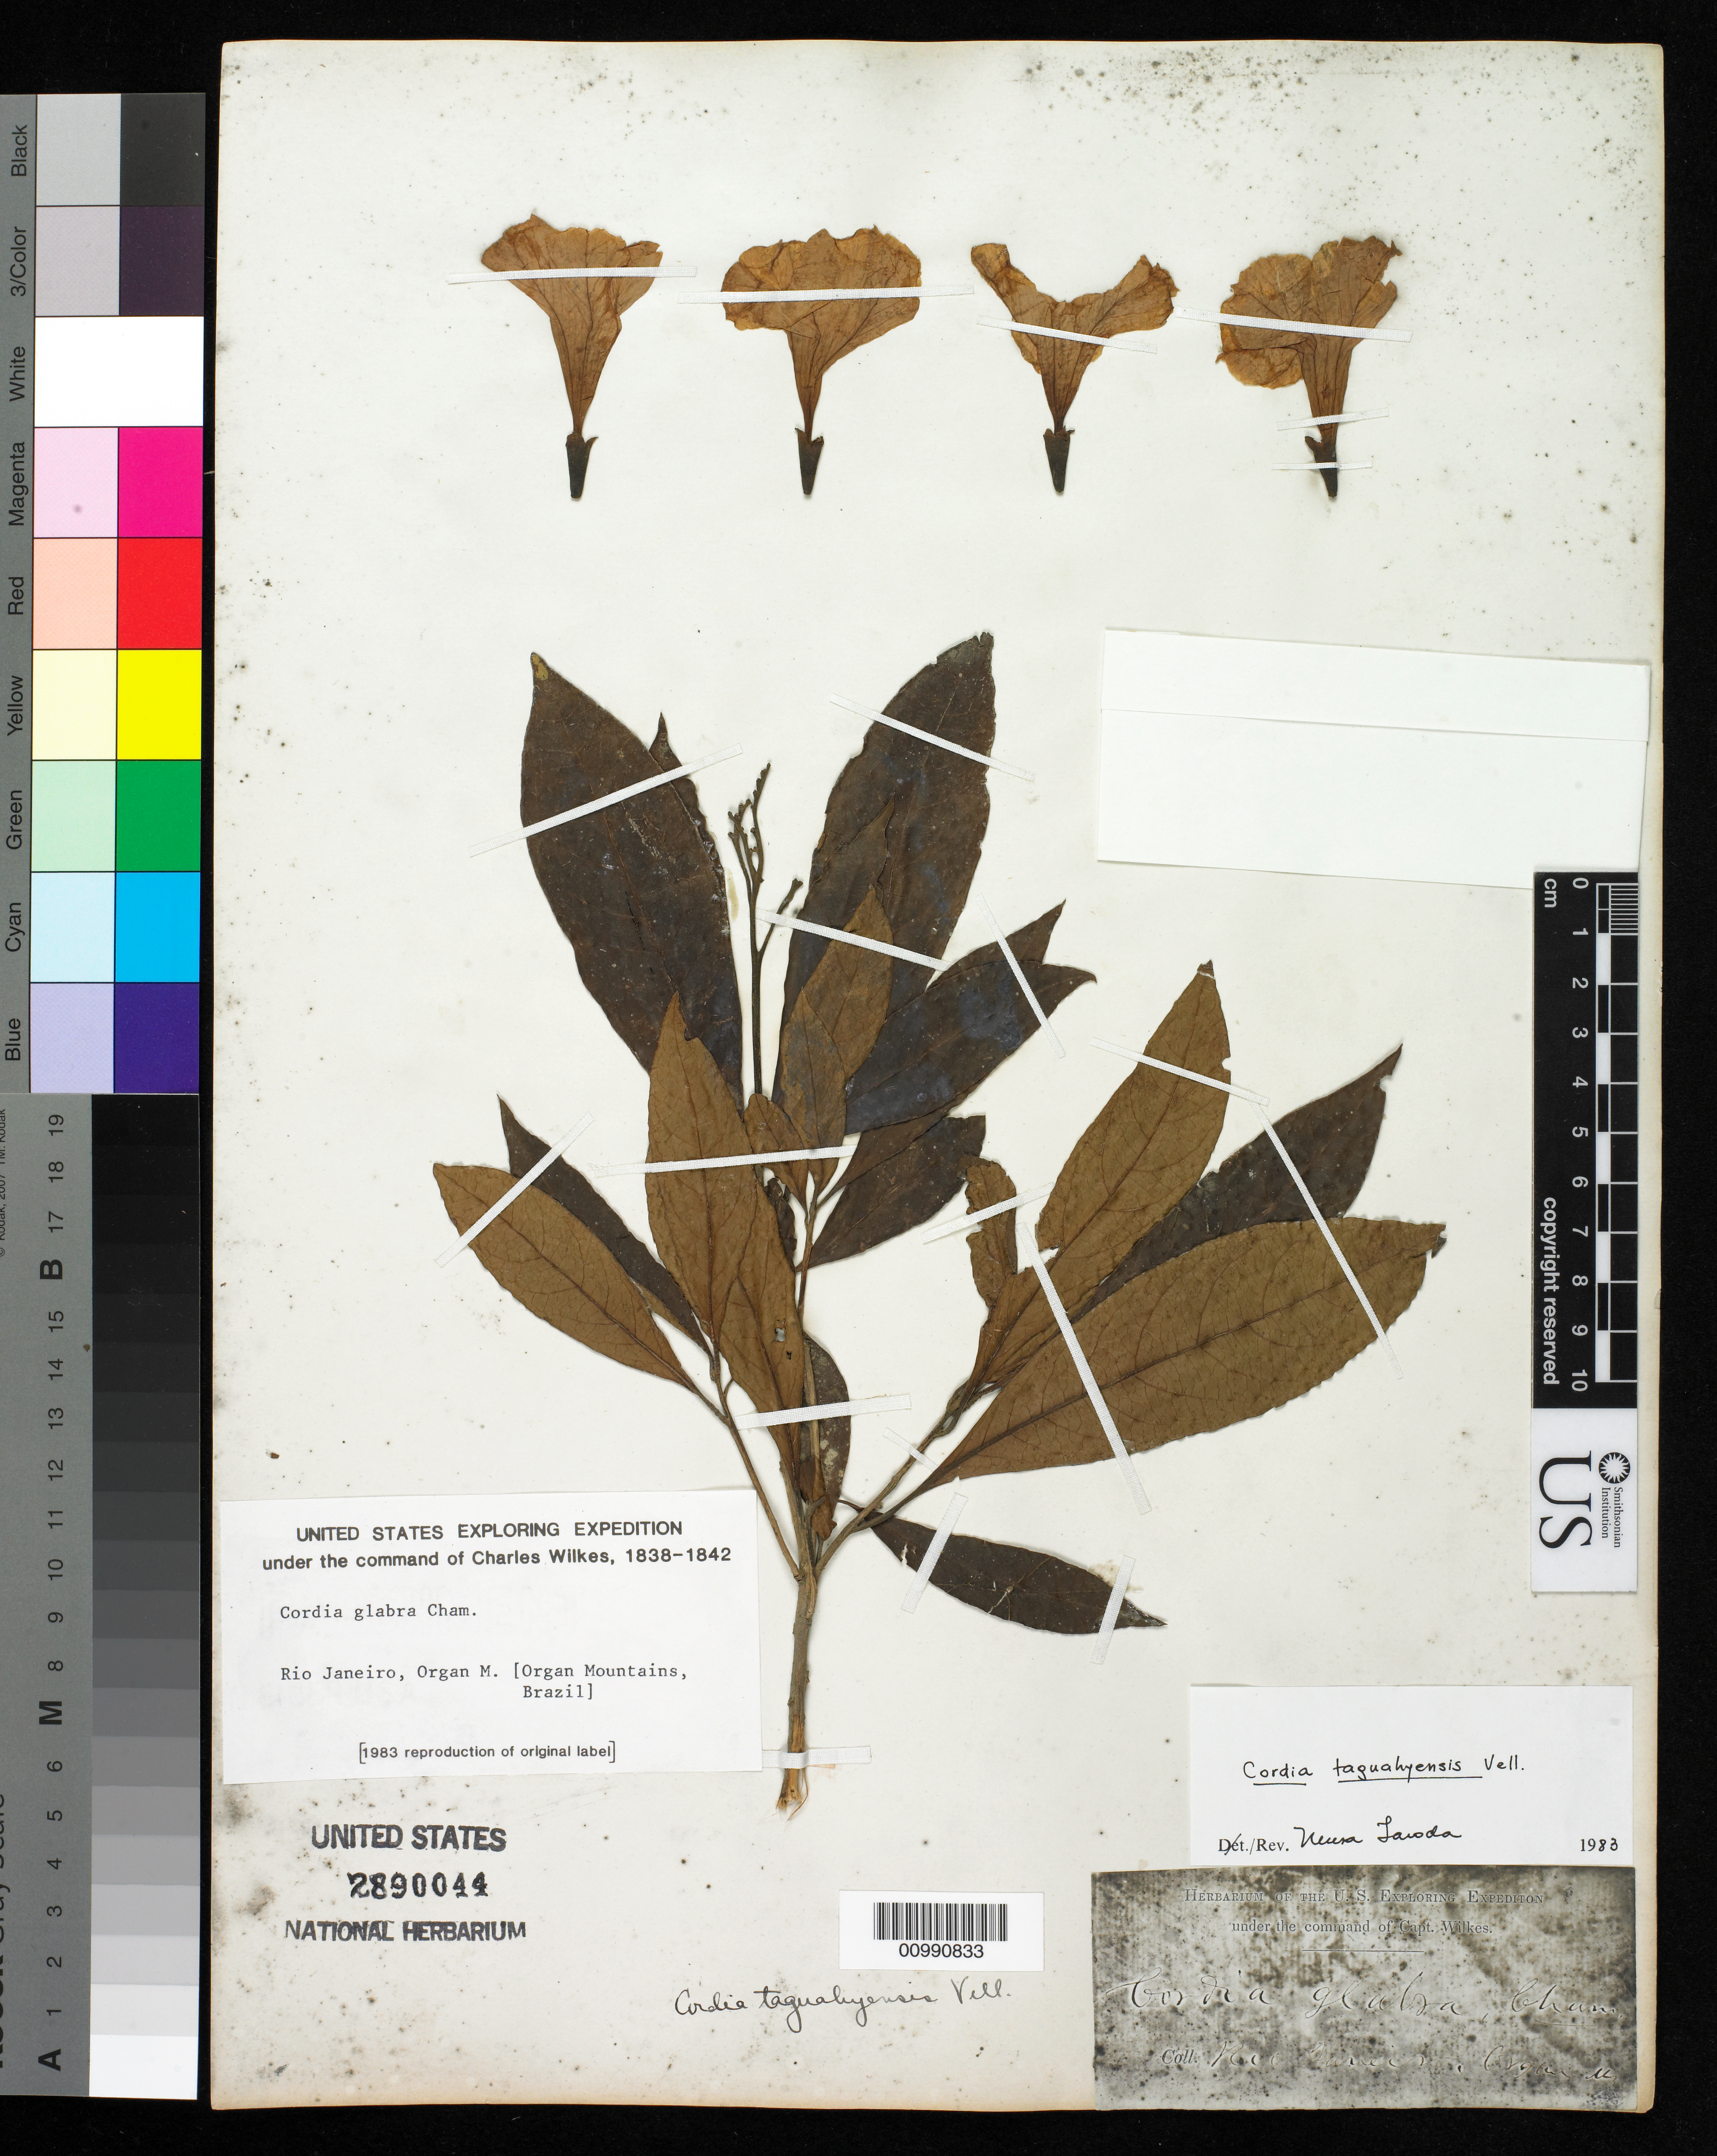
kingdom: Plantae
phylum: Tracheophyta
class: Magnoliopsida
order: Boraginales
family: Cordiaceae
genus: Cordia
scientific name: Cordia taguahyensis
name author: Vell.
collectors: Wilkes Explor. Exped.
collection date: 1838/1842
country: Brazil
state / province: Rio de Janeiro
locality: Organ Mountains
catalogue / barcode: US 2890044